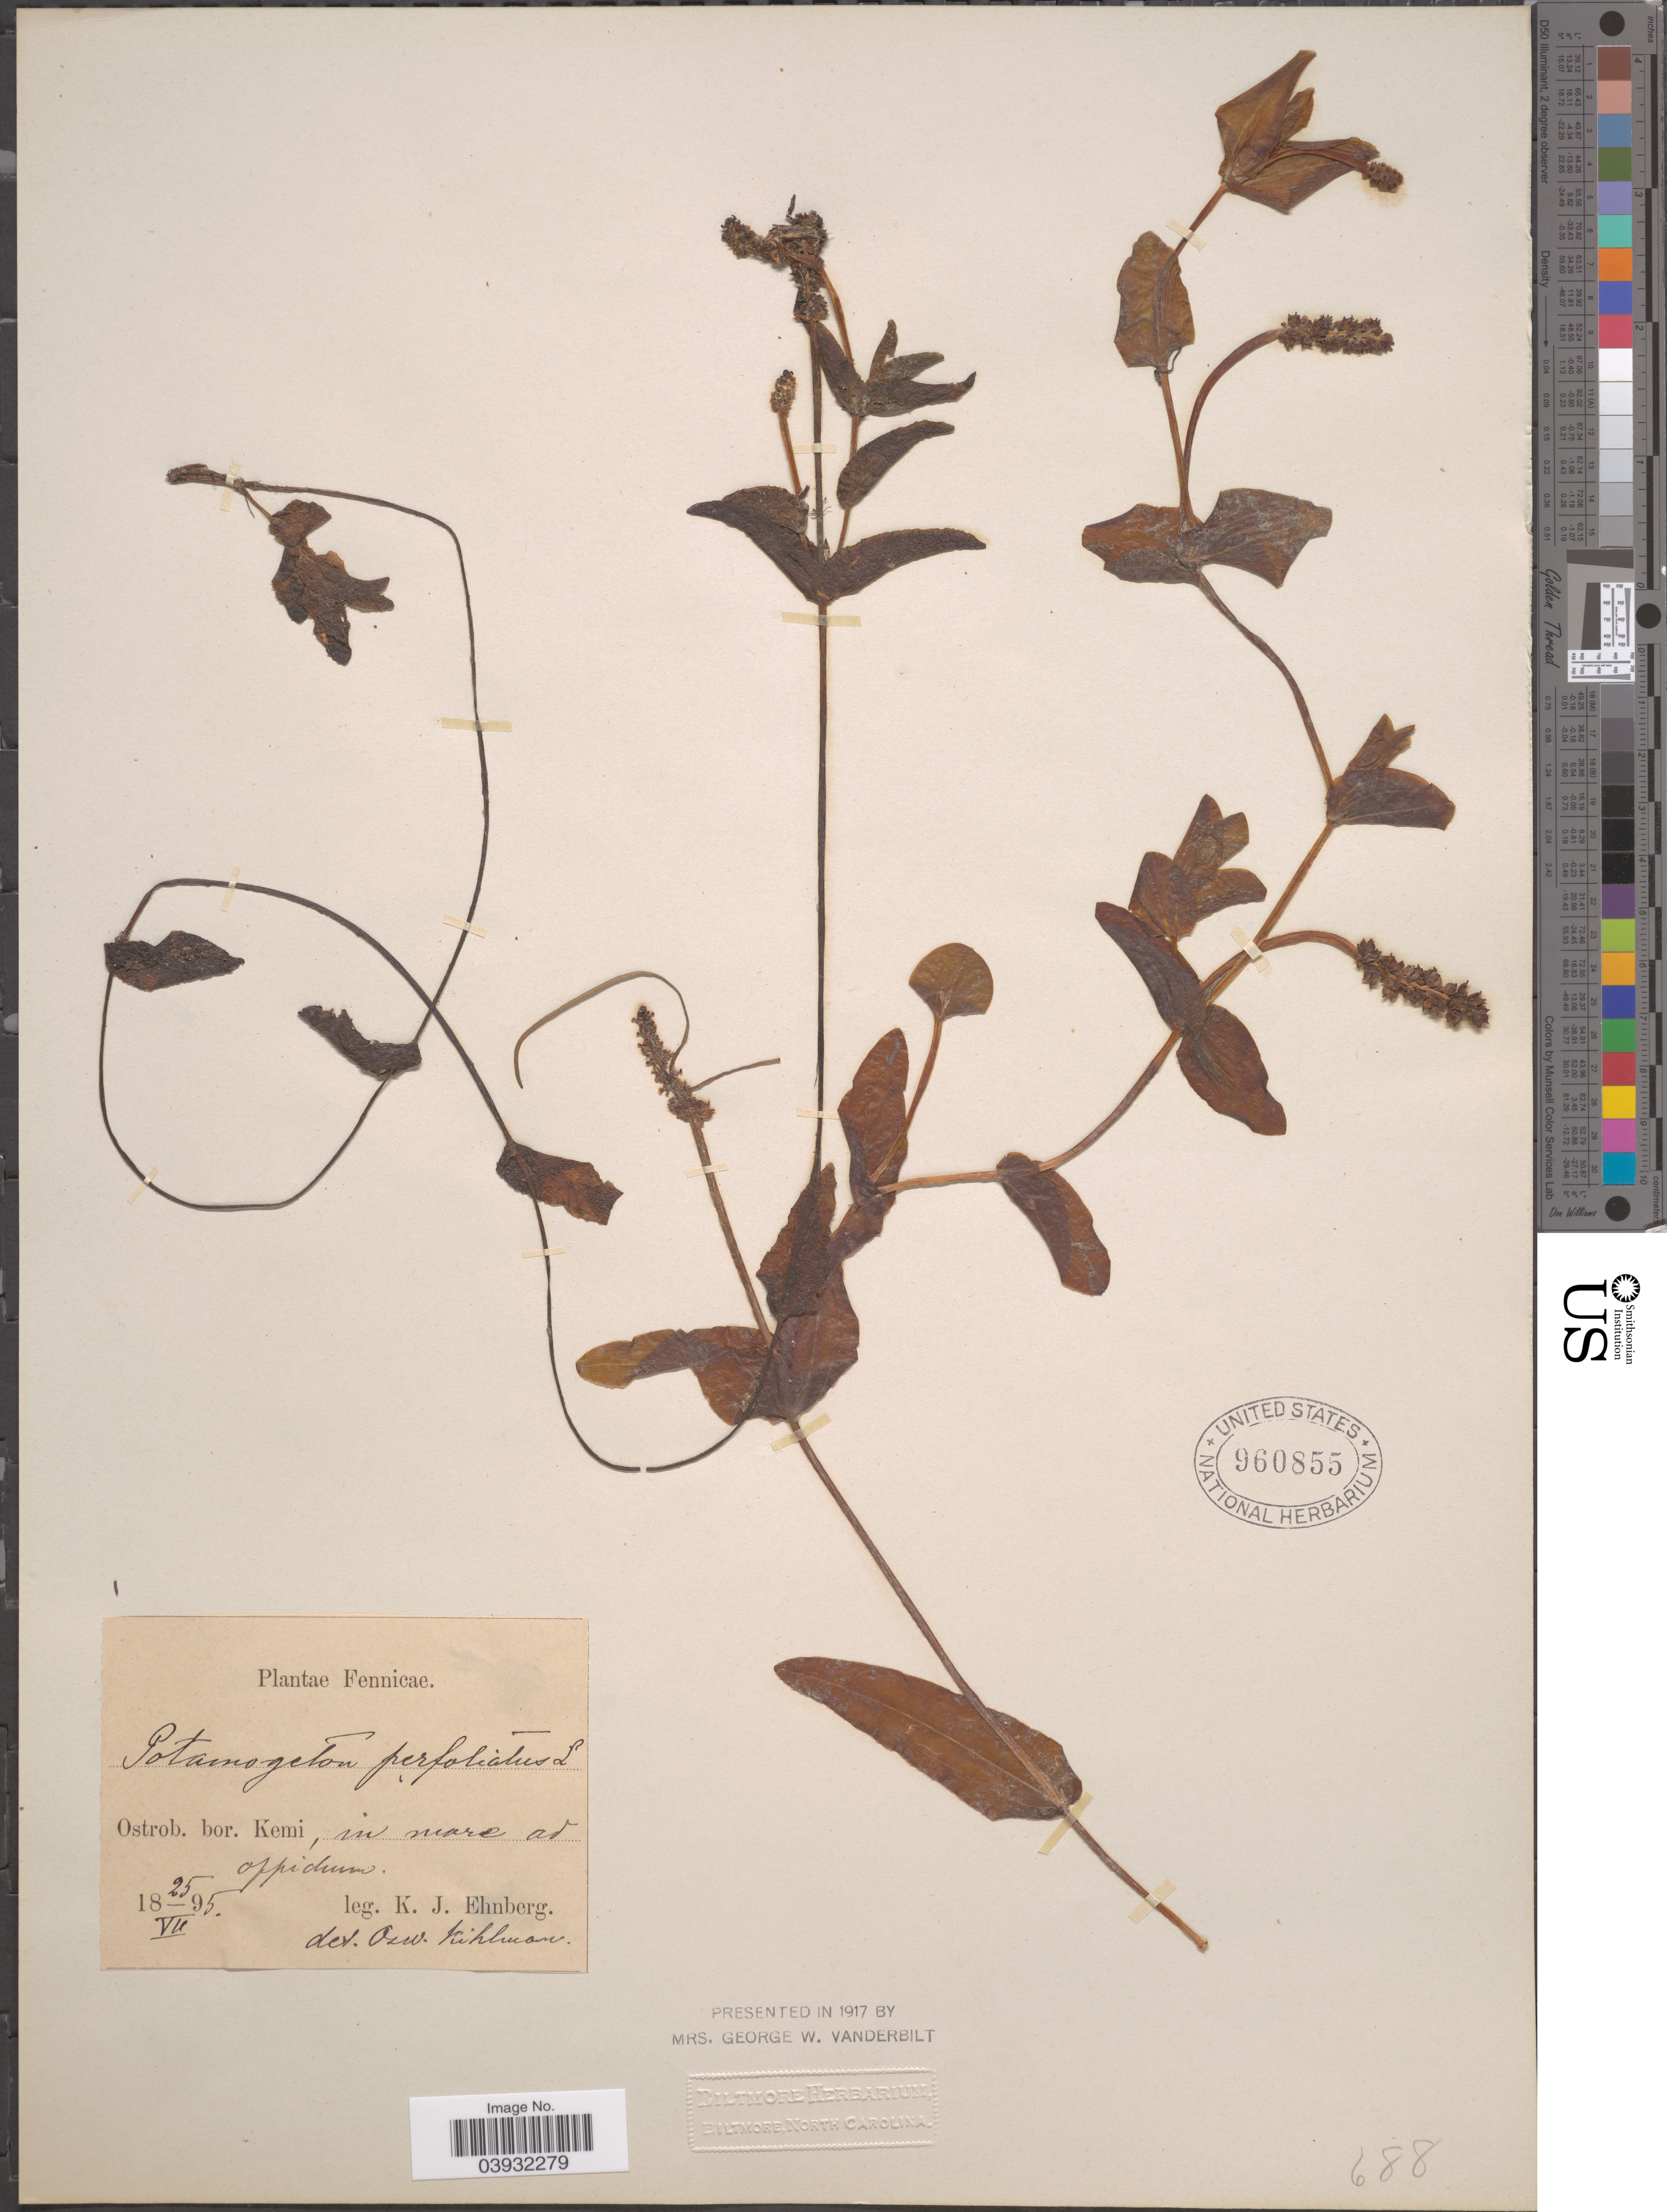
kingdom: Plantae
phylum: Tracheophyta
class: Liliopsida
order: Alismatales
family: Potamogetonaceae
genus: Potamogeton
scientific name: Potamogeton perfoliatus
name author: L.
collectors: K. Ehnberg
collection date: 1895-07-25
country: Finland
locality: Fennicae. Ostrob. bor. Kemi, in mare ad oppidum.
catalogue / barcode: US 960855